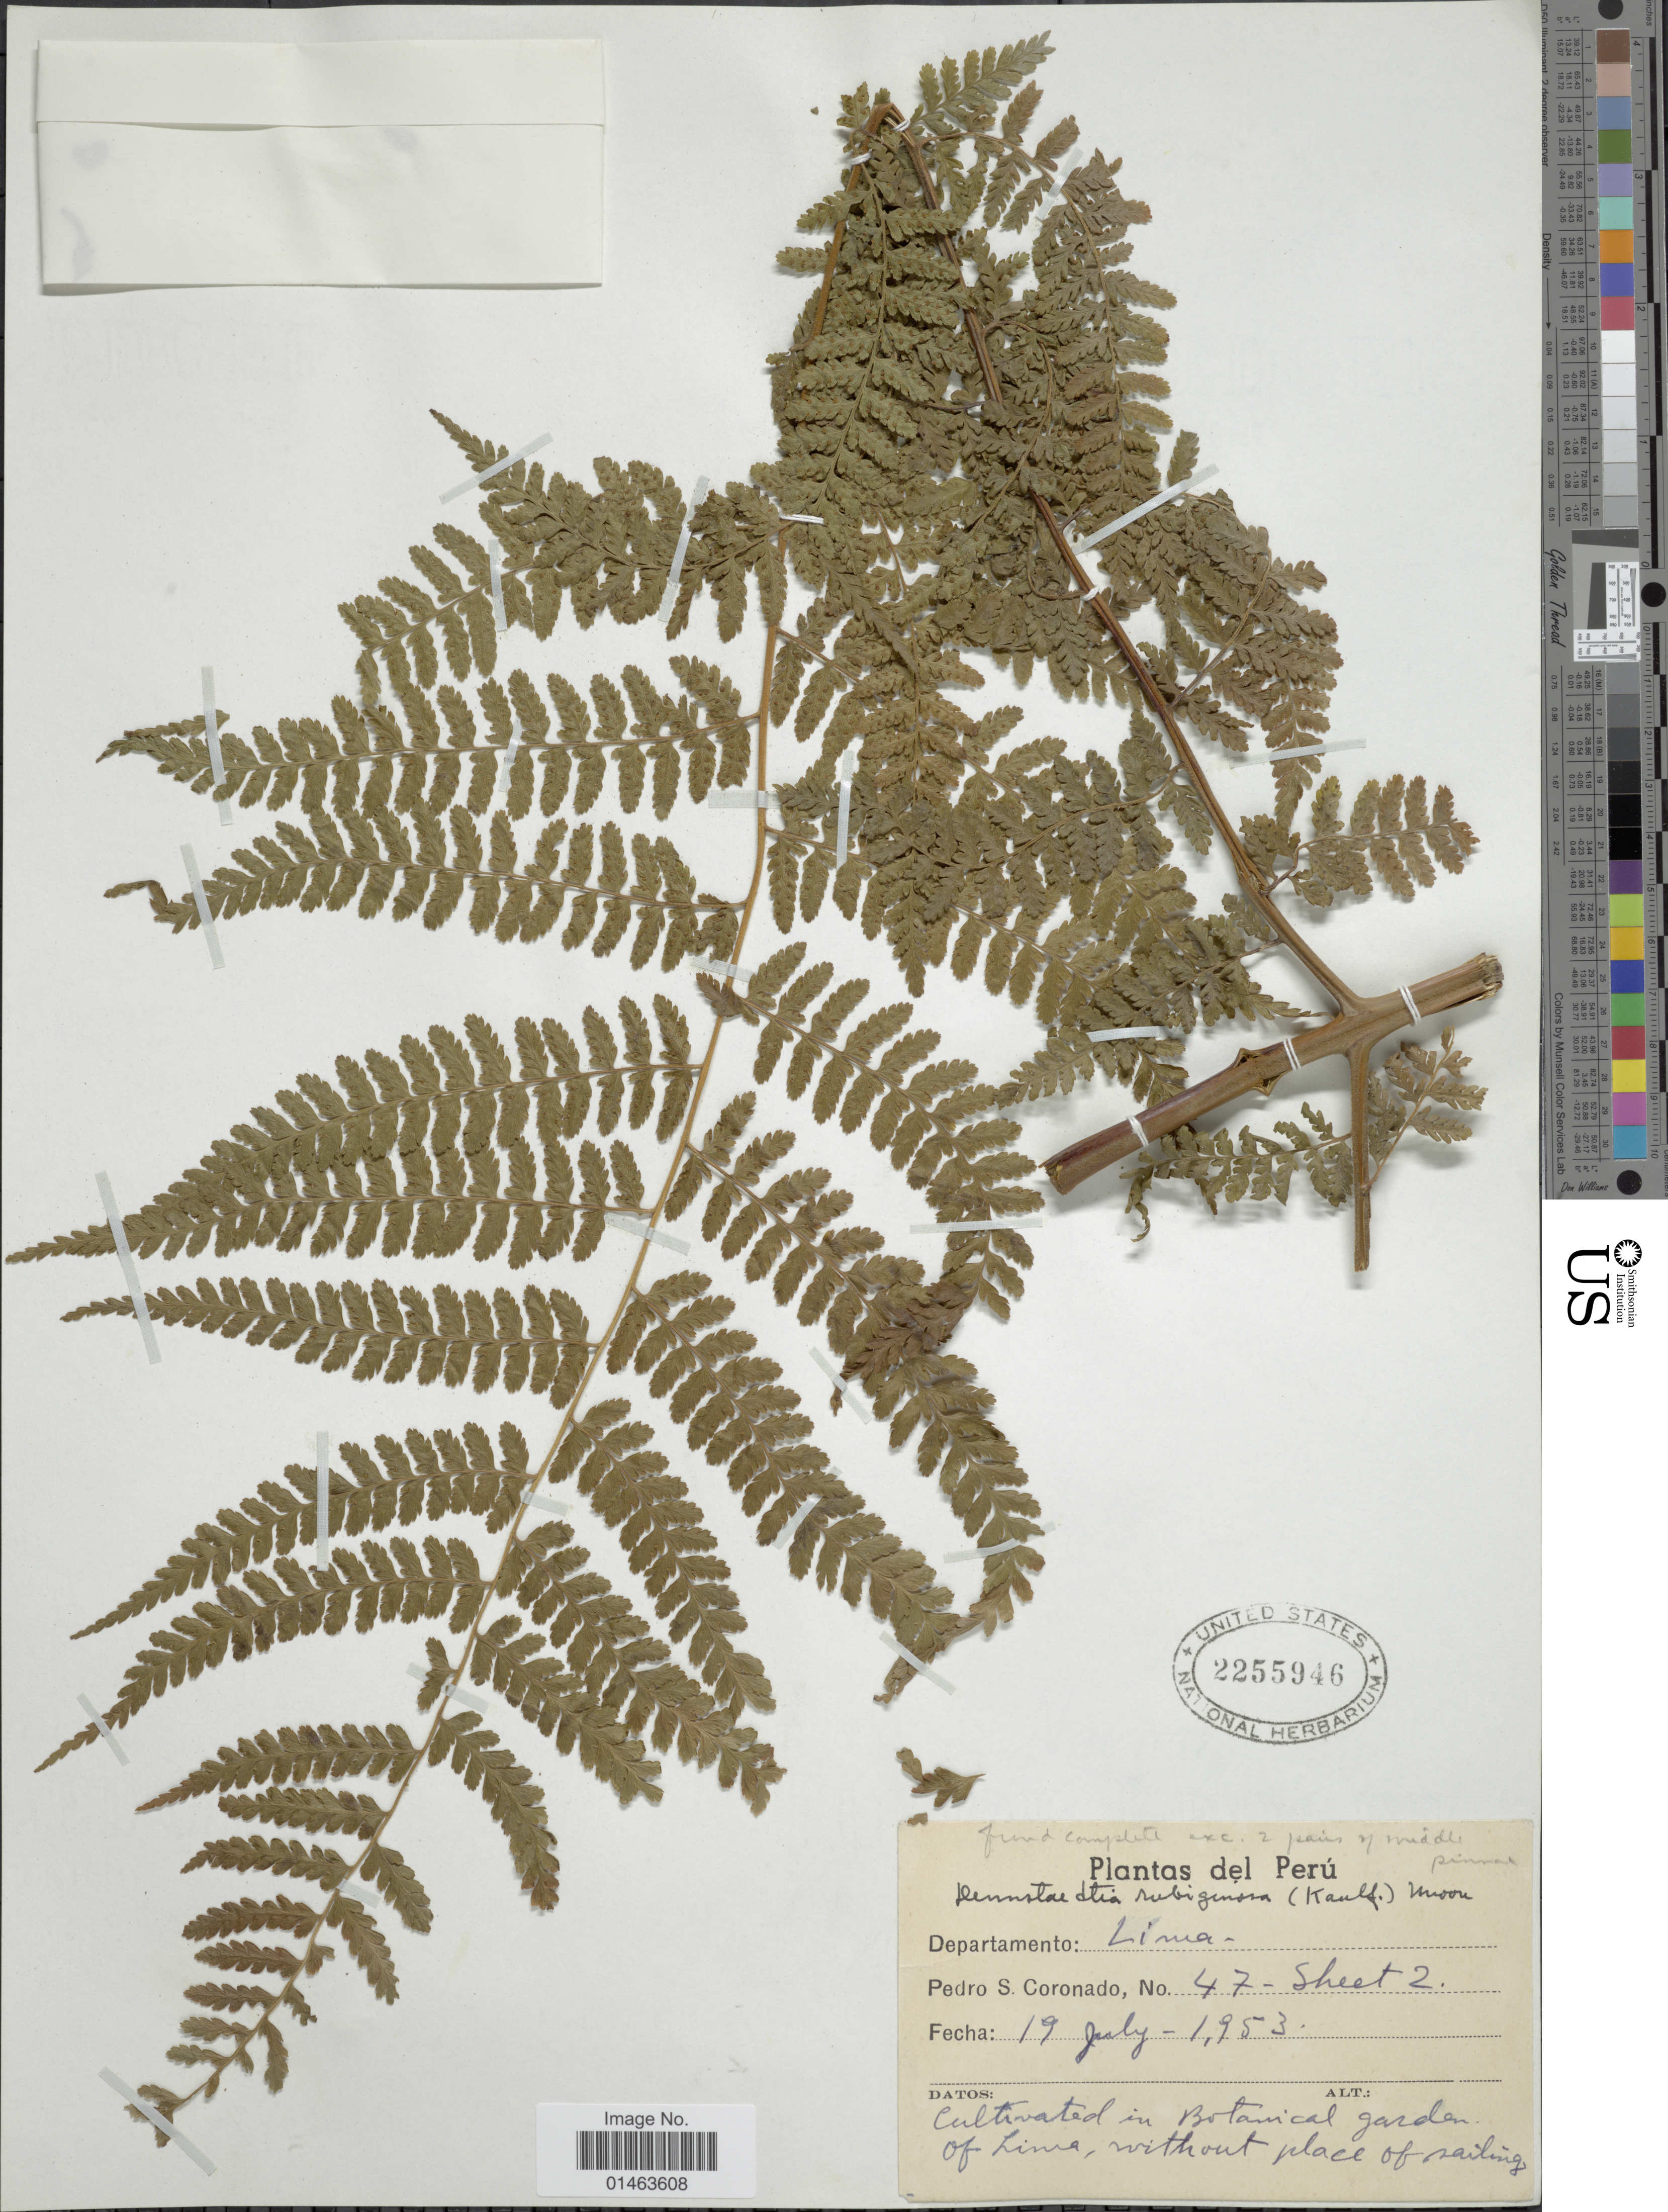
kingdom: Plantae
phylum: Tracheophyta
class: Polypodiopsida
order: Polypodiales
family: Dennstaedtiaceae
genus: Dennstaedtia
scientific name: Dennstaedtia cicutaria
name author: (Sw.) T. Moore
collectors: P. Coronado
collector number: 47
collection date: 1953-07-19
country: Peru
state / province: Lima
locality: Del Peru, Departamento: Lima, Botanical Garden of Lima, without origin.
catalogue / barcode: US 2255946